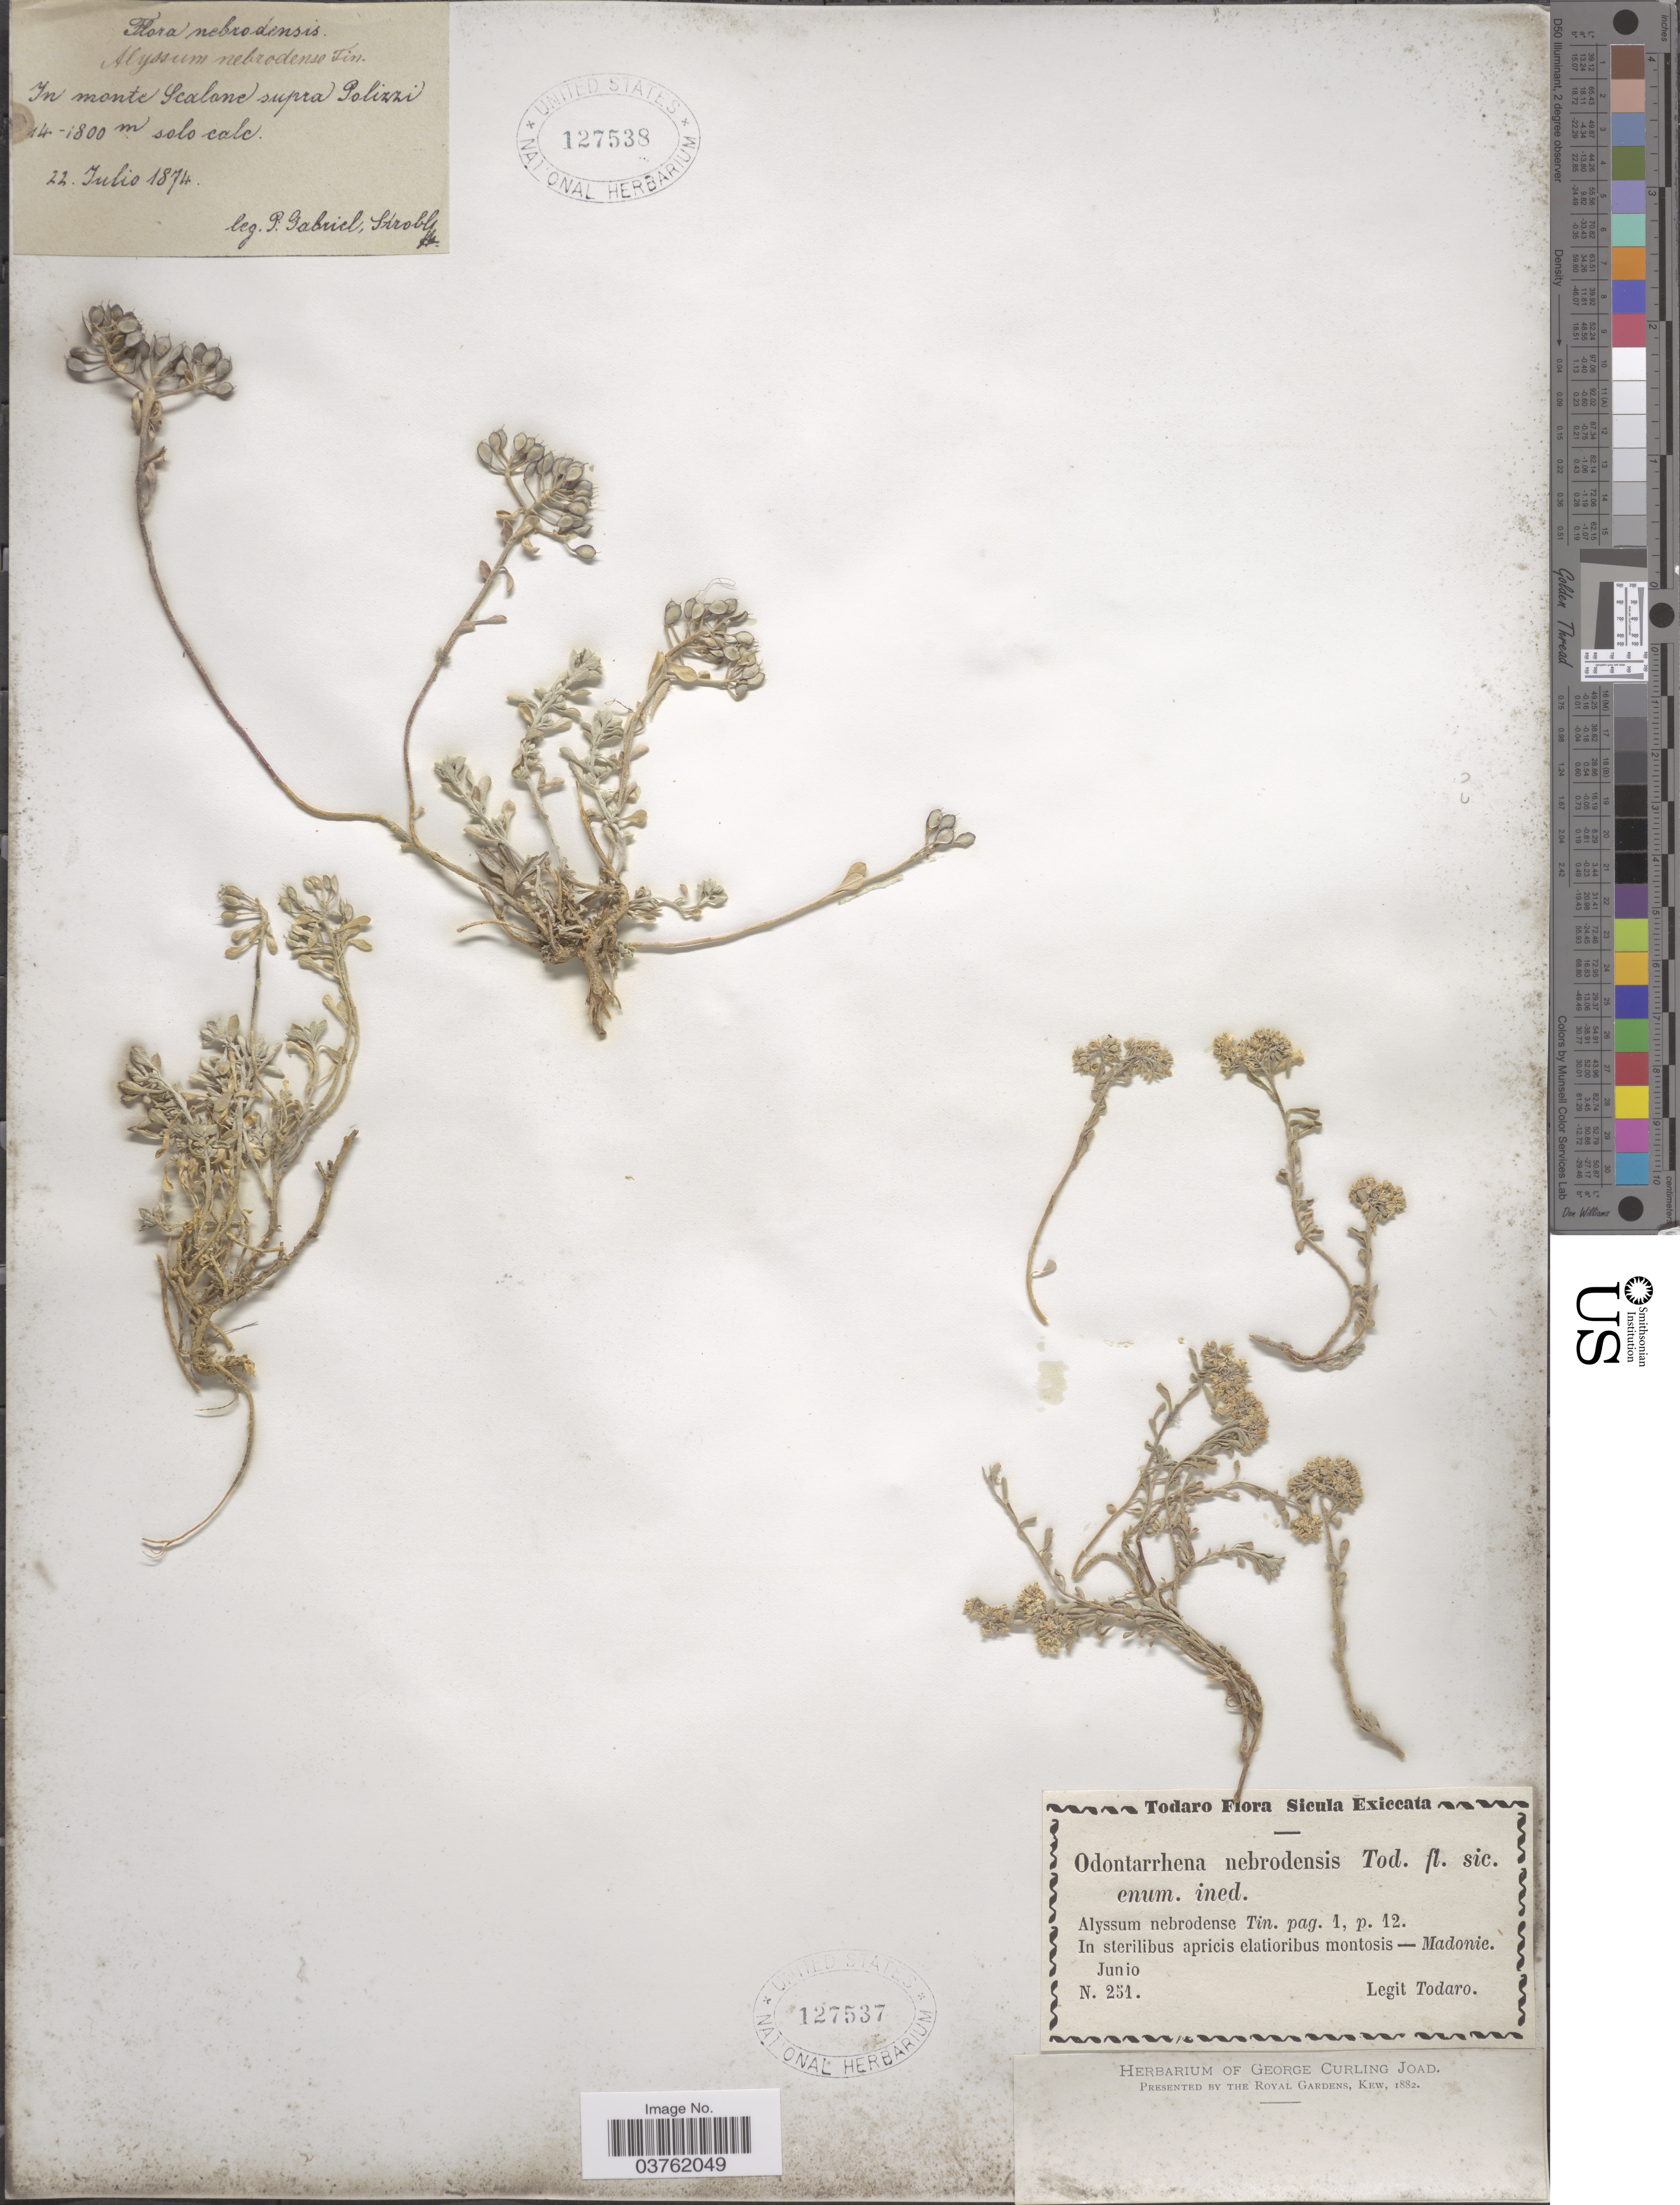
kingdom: Plantae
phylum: Tracheophyta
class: Magnoliopsida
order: Brassicales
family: Brassicaceae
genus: Alyssum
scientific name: Alyssum nebrodense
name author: Tineo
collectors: P. G. Strobl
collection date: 1874-07-22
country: Italy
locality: Nebrodensis. In monte Scalane supra Polizzi.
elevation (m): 1400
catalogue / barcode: US 127538